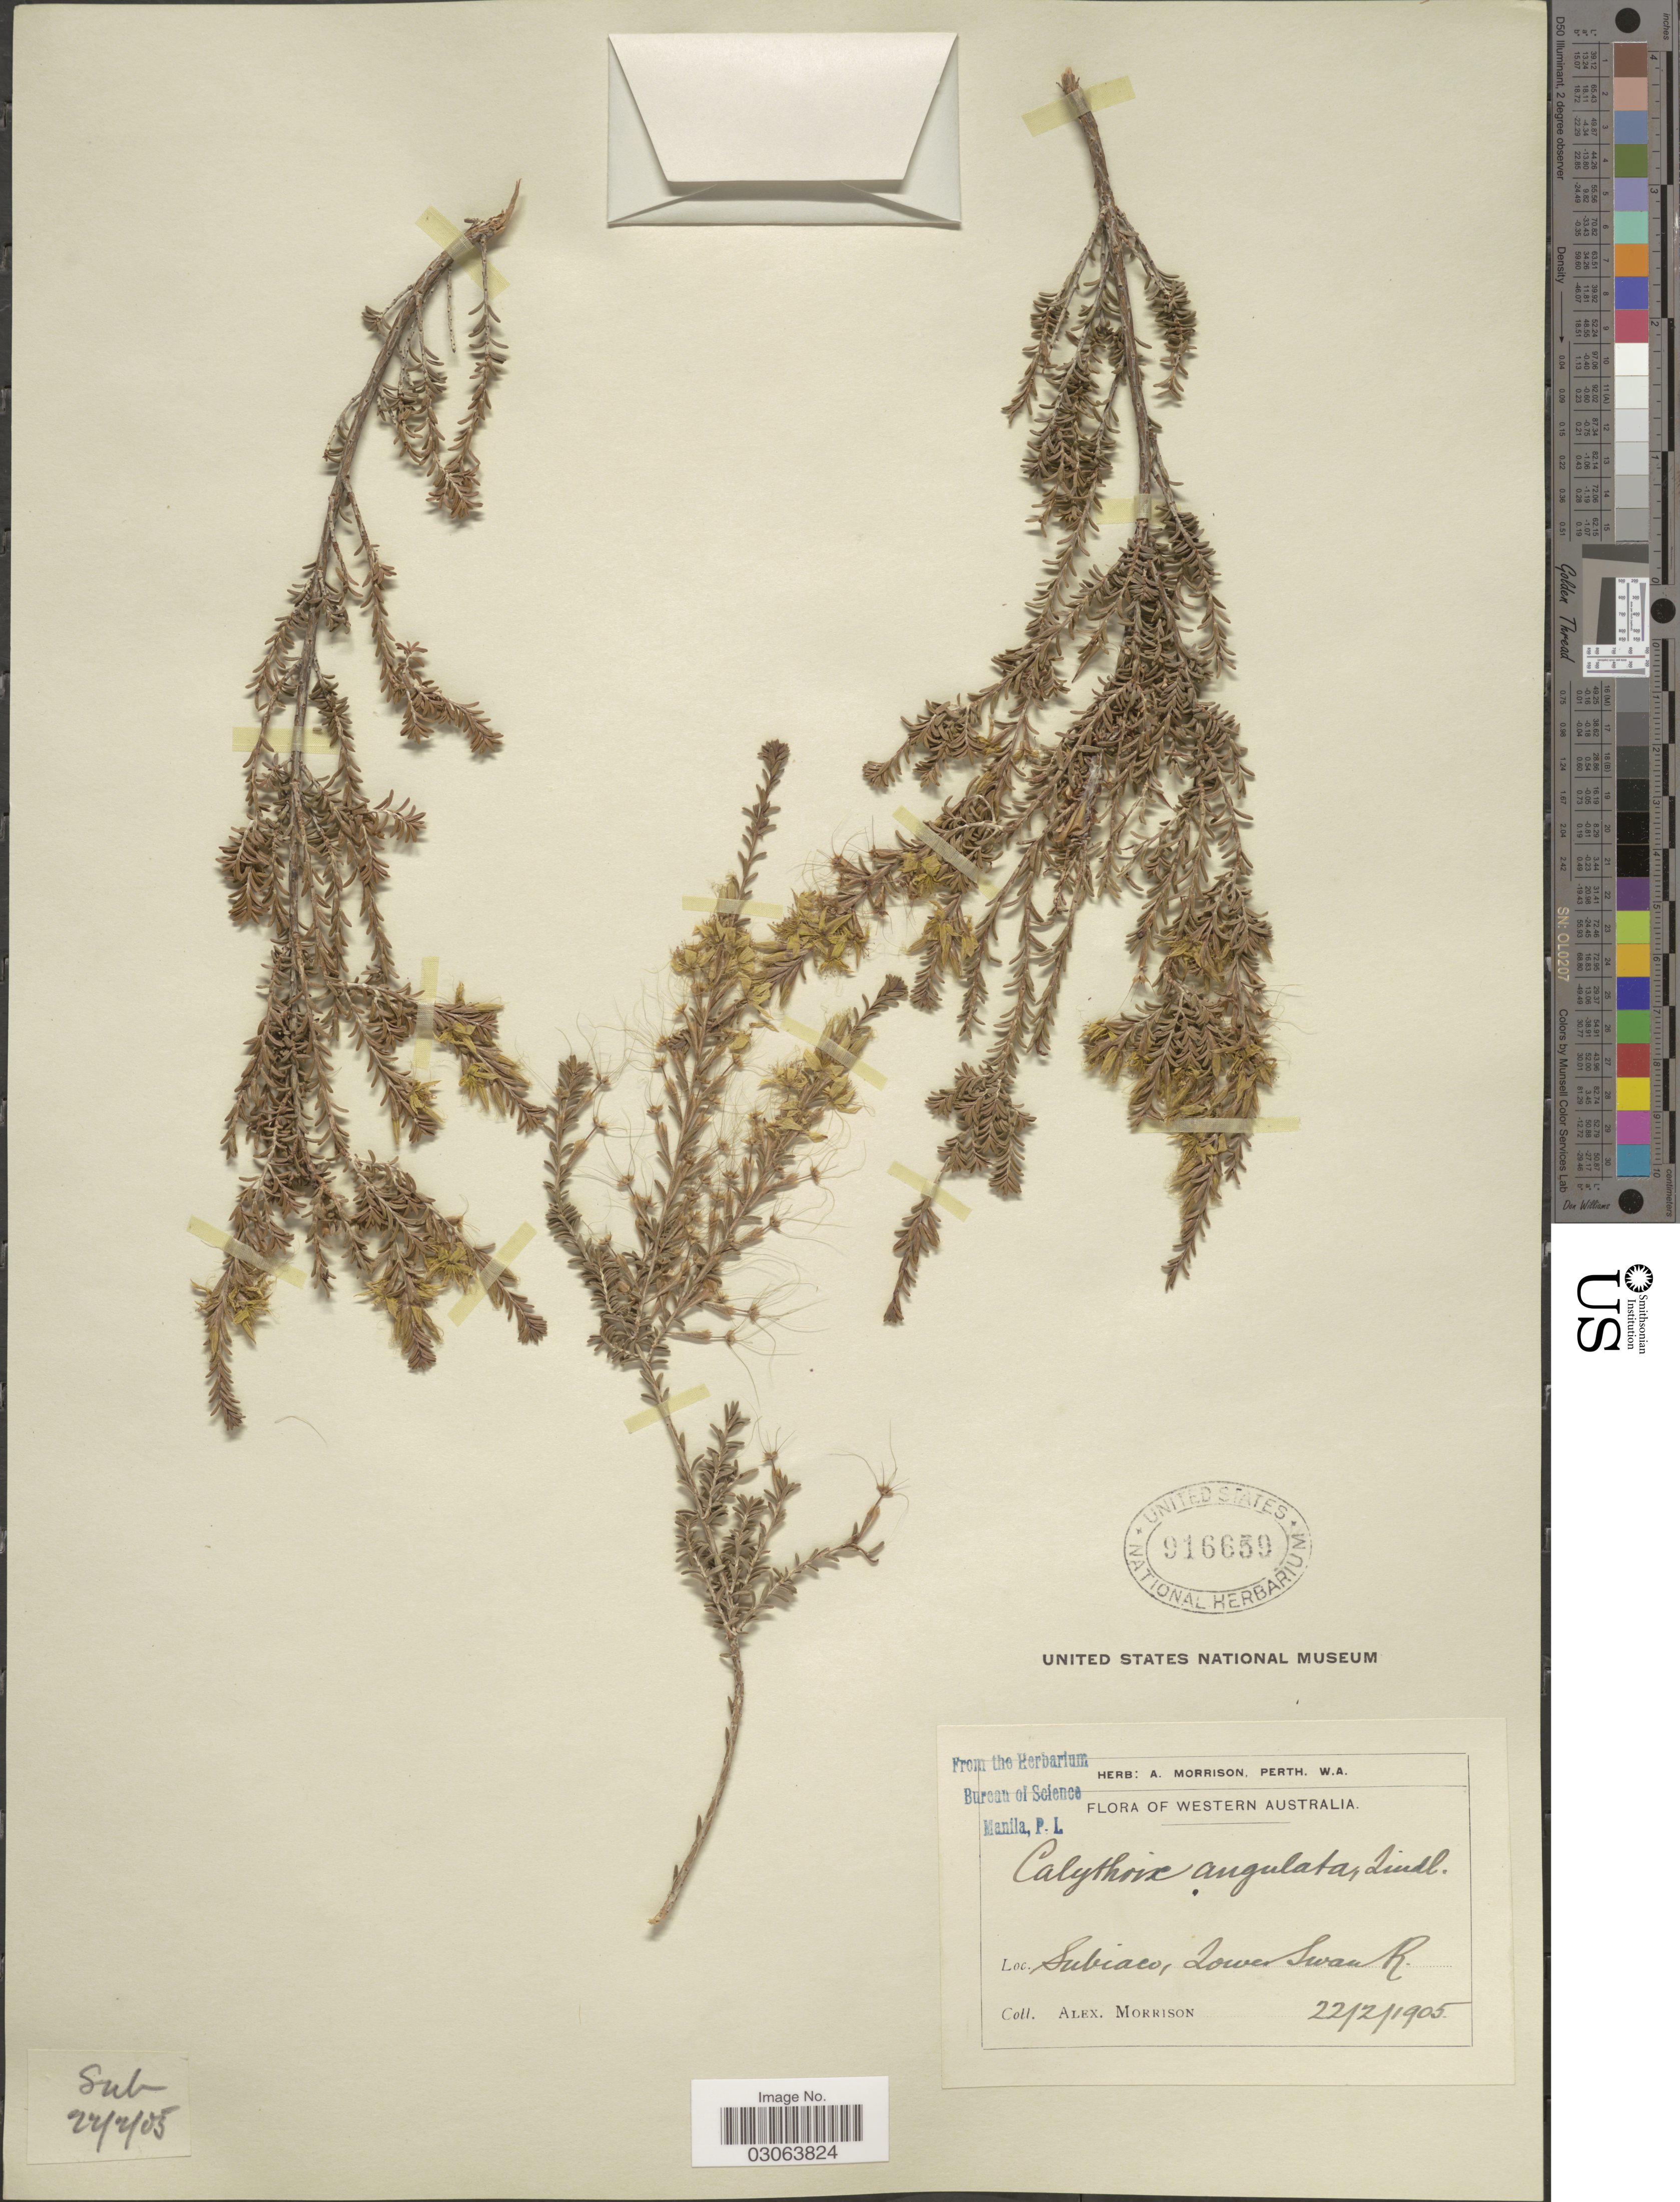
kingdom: Plantae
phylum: Tracheophyta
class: Magnoliopsida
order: Myrtales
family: Myrtaceae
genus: Calytrix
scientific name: Calytrix angulata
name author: Lindl.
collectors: A. Morrison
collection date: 1905-02-22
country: Australia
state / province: Western Australia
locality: Subiaco, Lower Swan R.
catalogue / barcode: US 916659